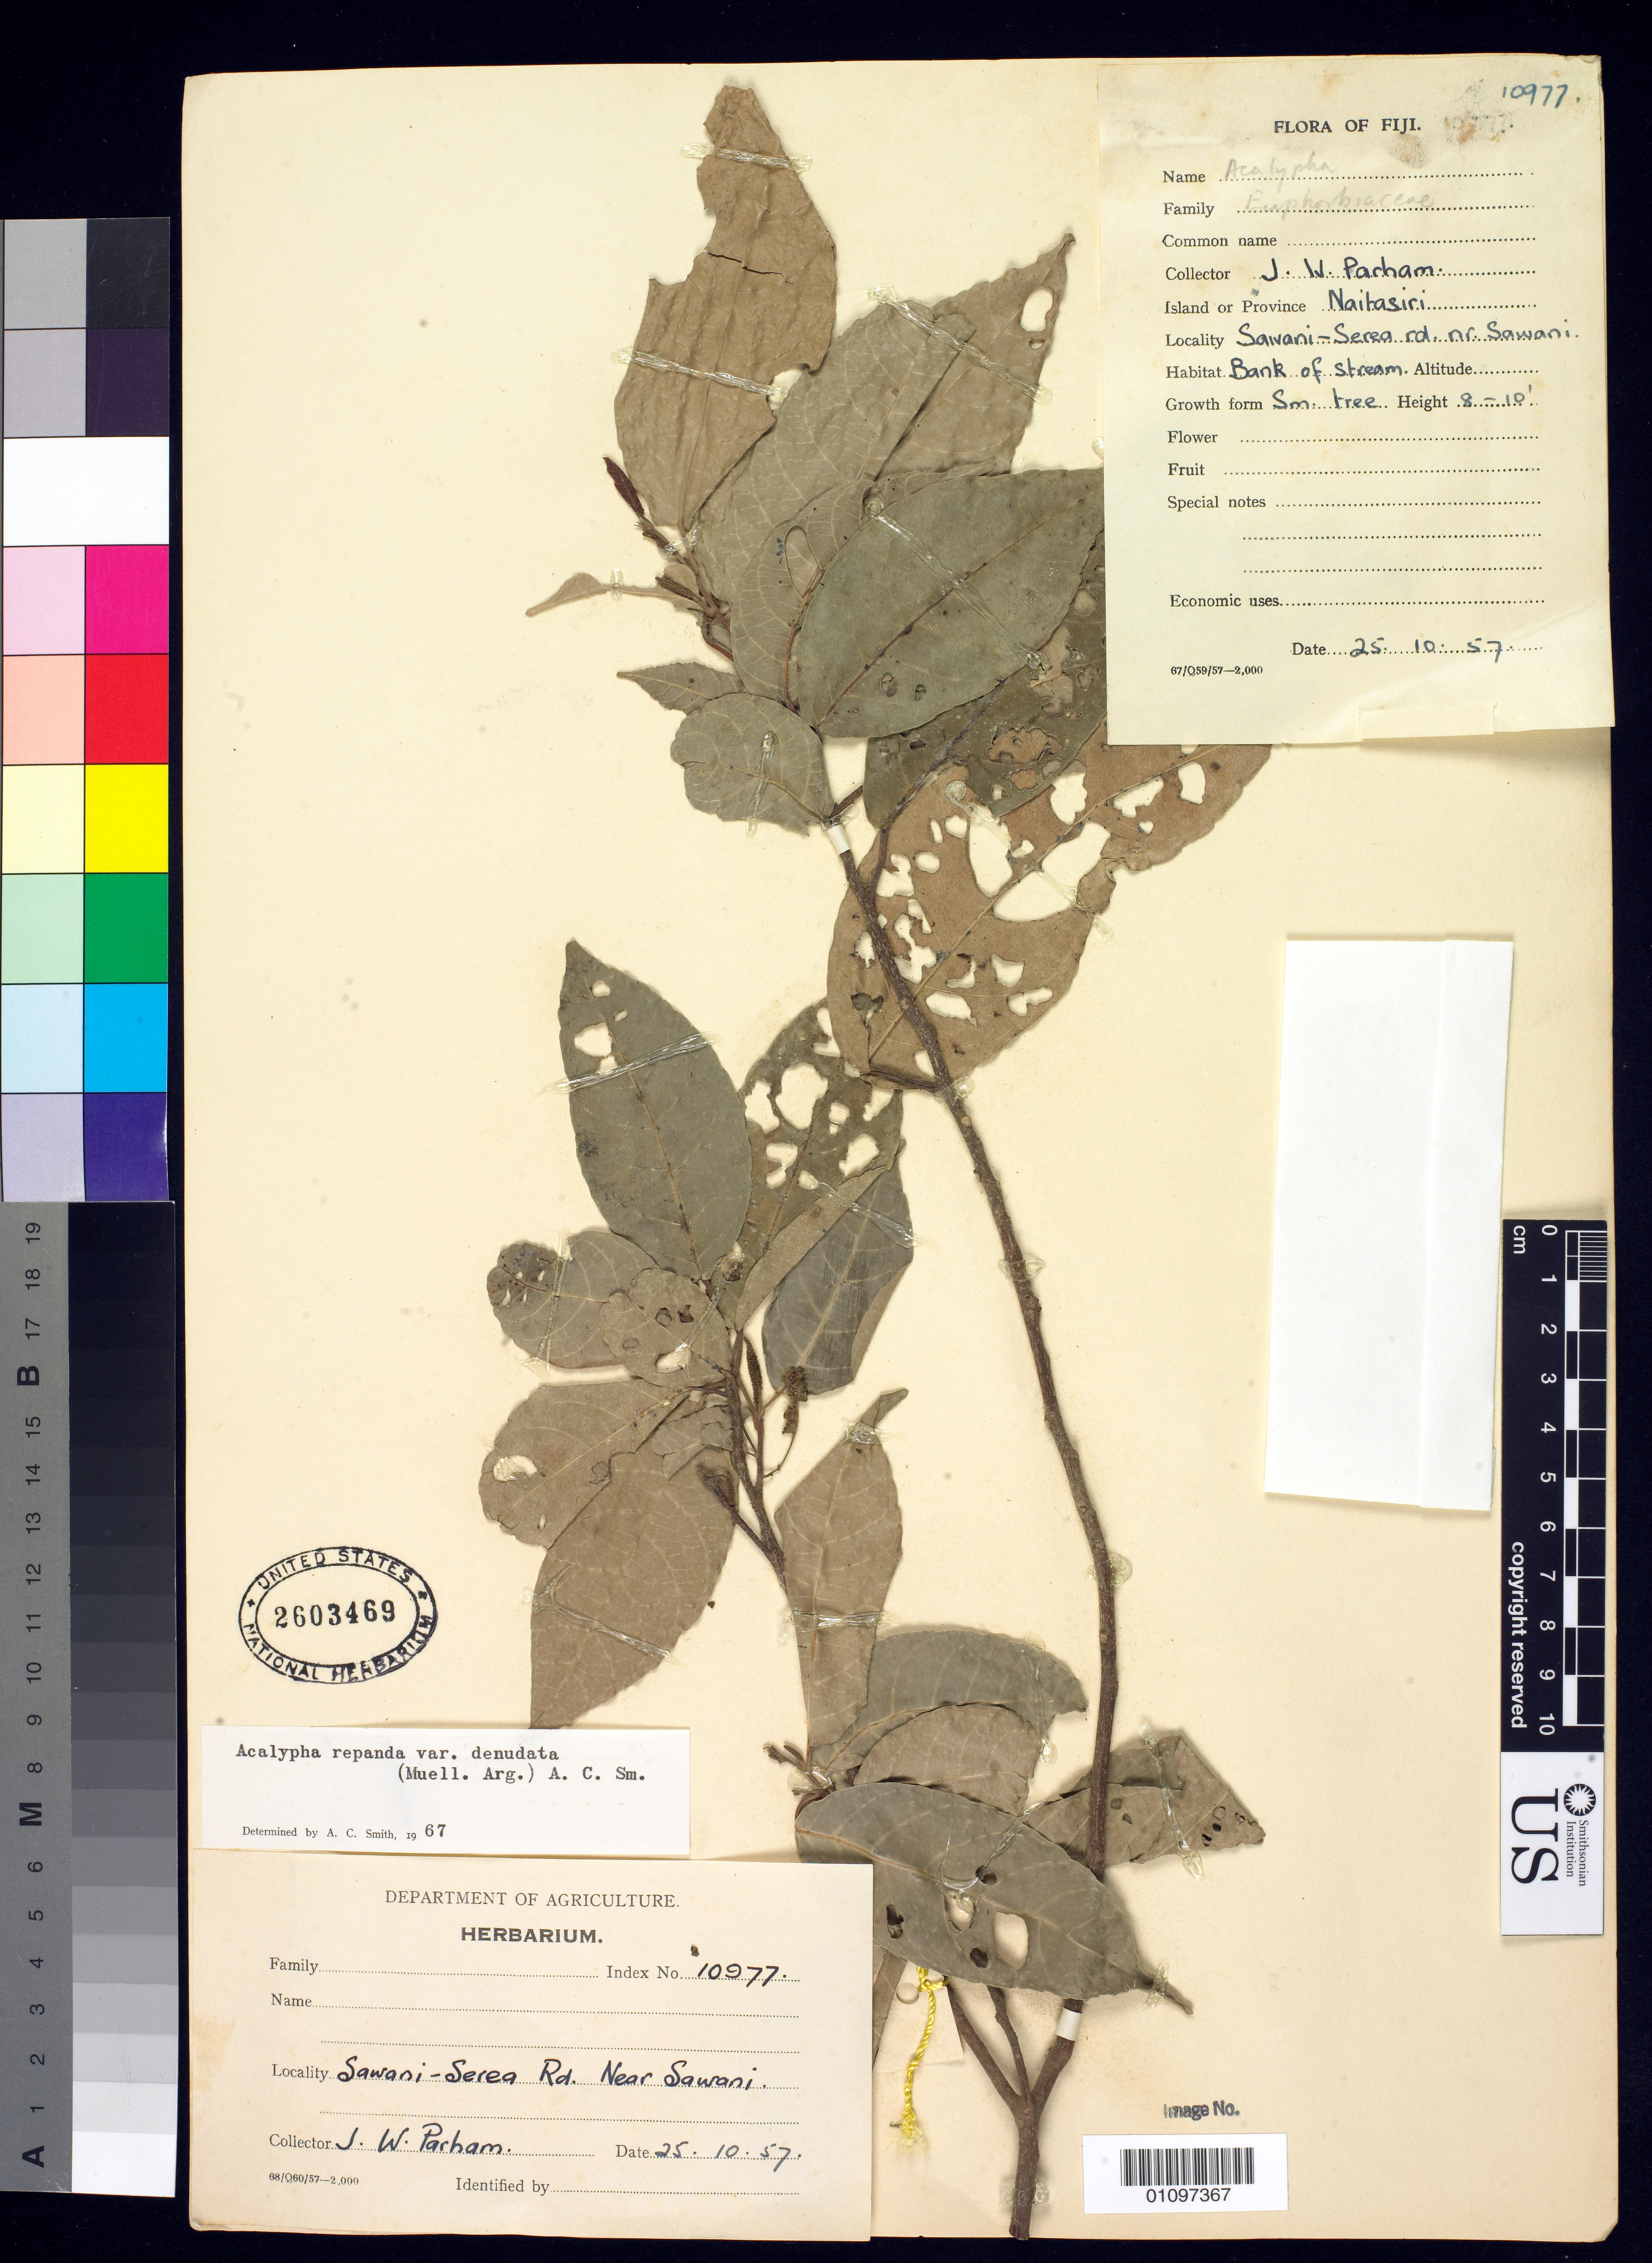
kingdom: Plantae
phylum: Tracheophyta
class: Magnoliopsida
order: Malpighiales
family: Euphorbiaceae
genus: Acalypha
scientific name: Acalypha repanda var. denudata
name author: (Müll. Arg.) A.C. Sm.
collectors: J. Parham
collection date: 1957-10-25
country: Fiji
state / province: Naitasiri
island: Viti Levu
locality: Sawani-Serea Rd. Near Sawani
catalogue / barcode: US 2603469